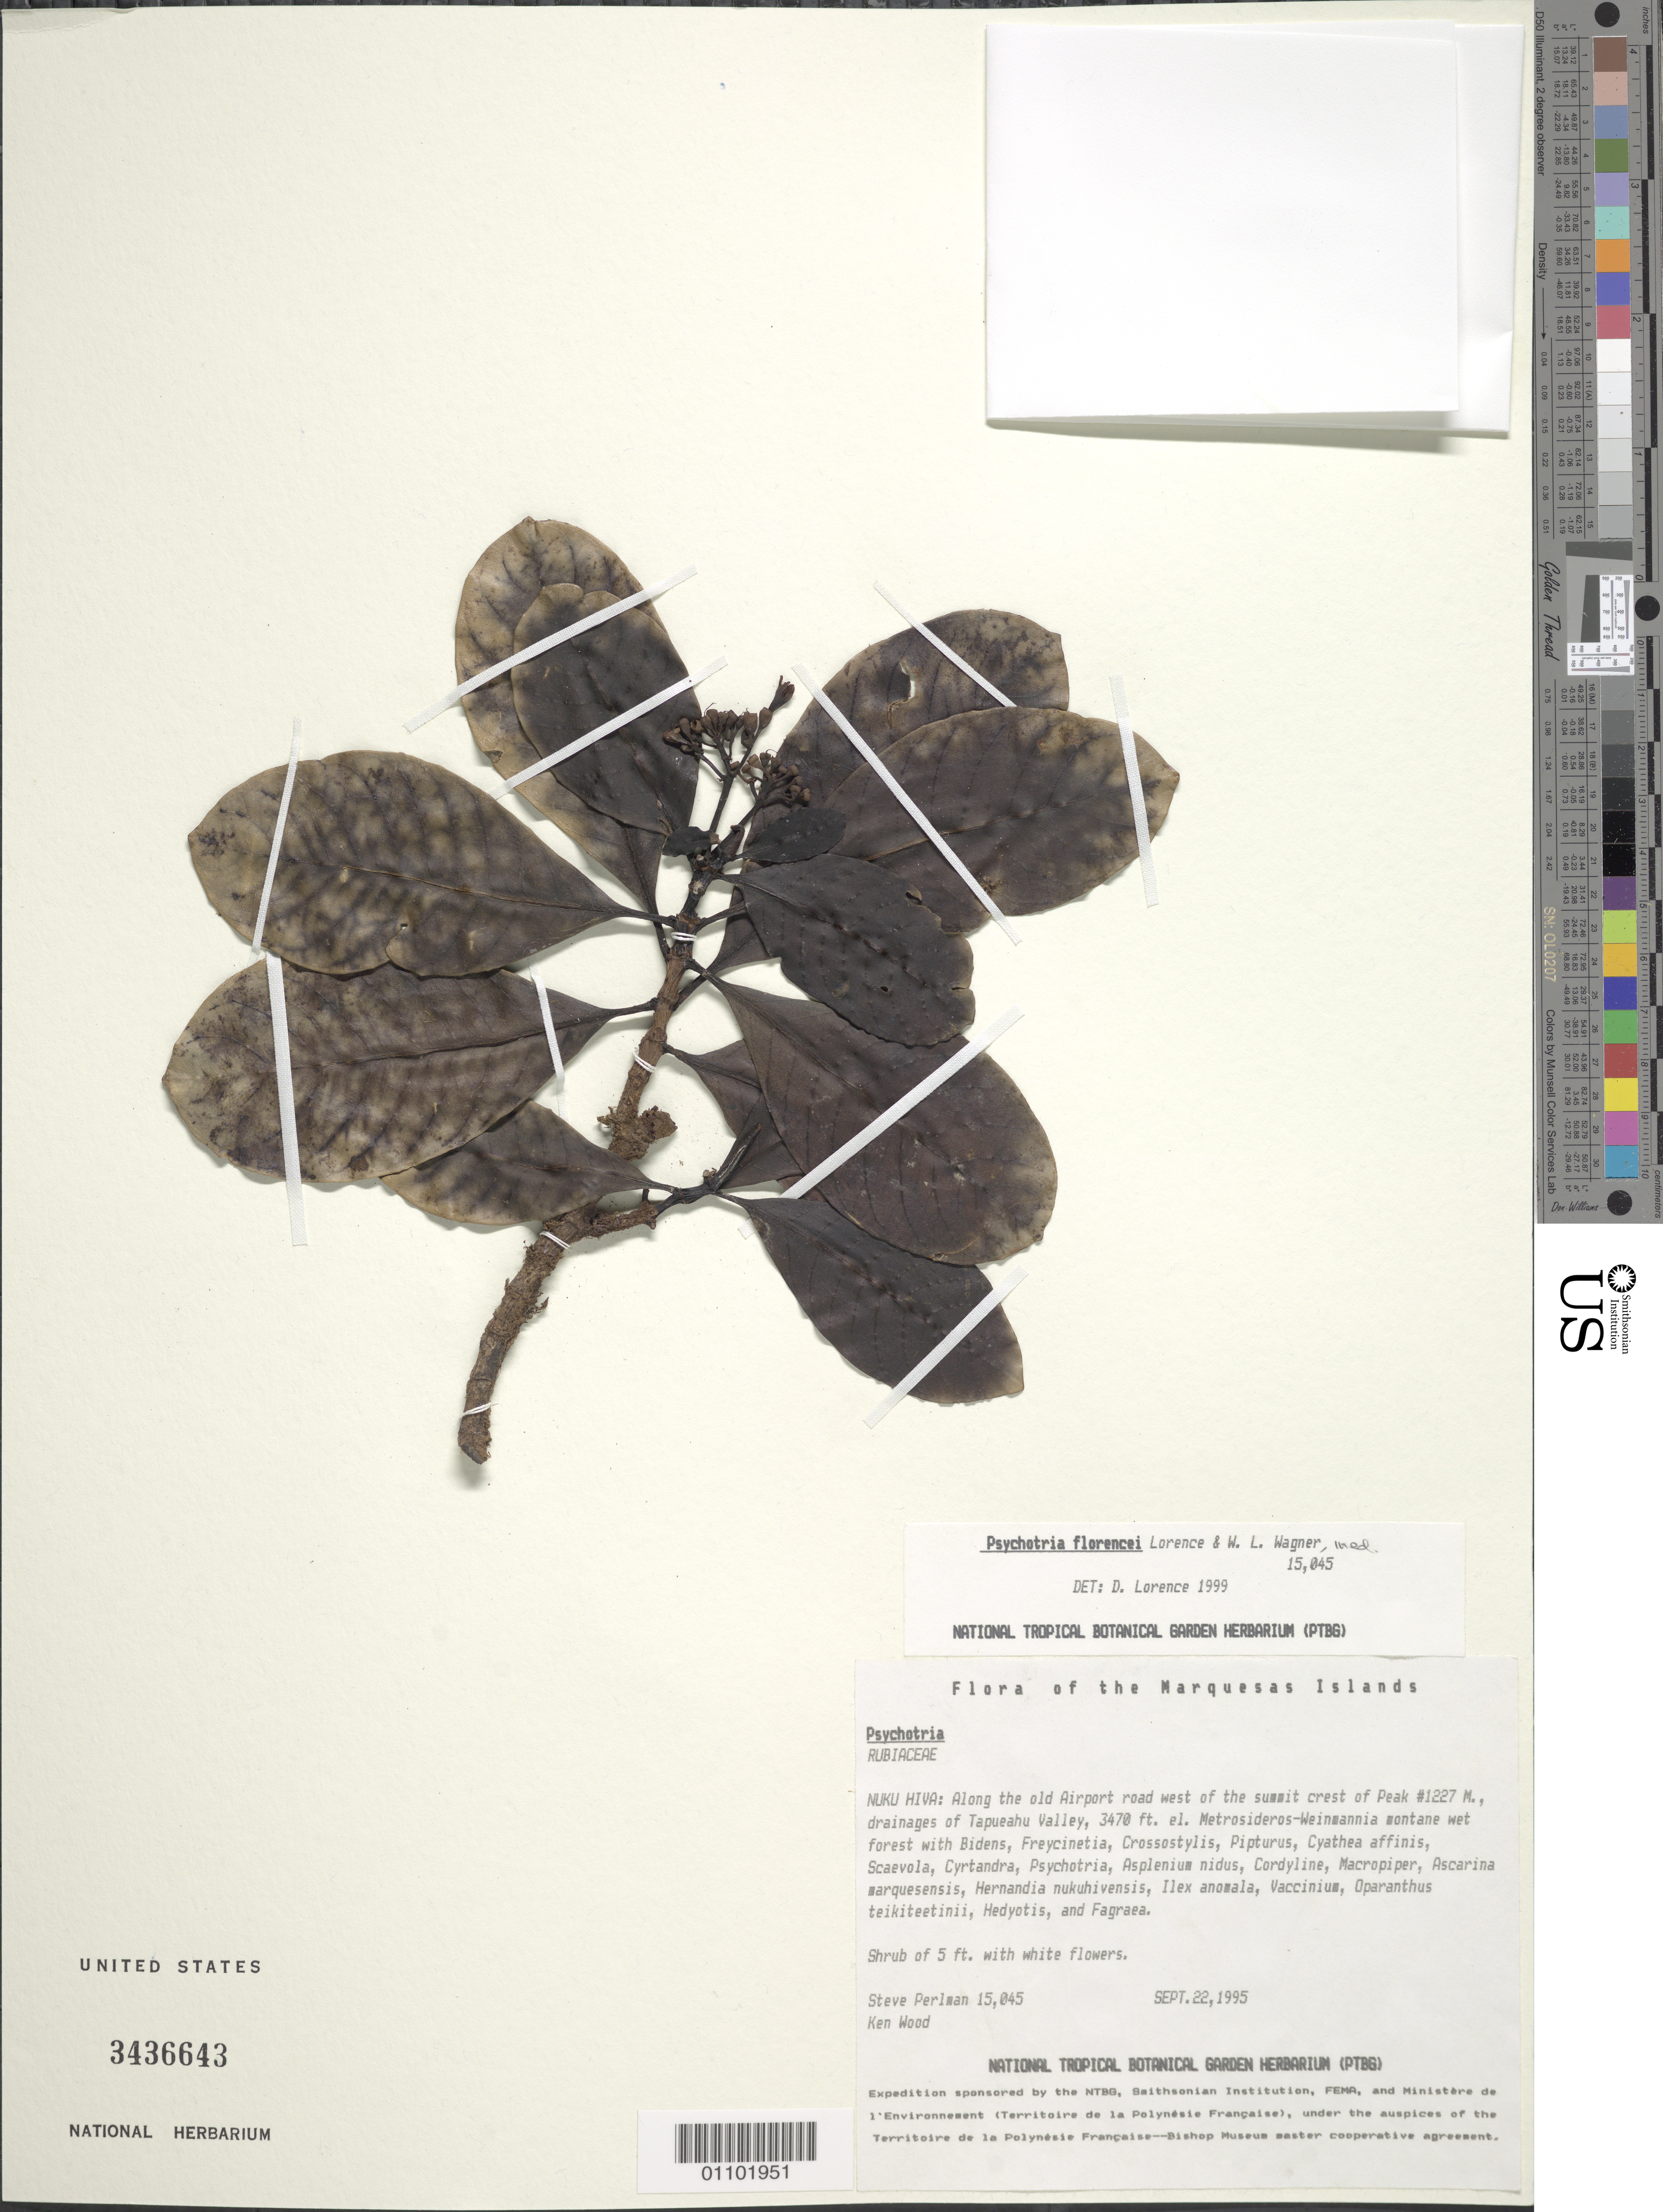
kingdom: Plantae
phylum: Tracheophyta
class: Magnoliopsida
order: Gentianales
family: Rubiaceae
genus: Psychotria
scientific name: Psychotria florencei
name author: Lorence & W.L. Wagner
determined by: Lorence, David H.; Wagner, W. H.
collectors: S. P. Perlman & K. R. Wood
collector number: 15045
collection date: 1995-09-22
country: French Polynesia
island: Nuku Hiva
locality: Along old Airport road, W of summit crest, W of Peak #1227 M., drainages of Tapueahu valley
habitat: In Metrosideros - Weinmannia montane wet forest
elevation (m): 1058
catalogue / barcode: US 3436643